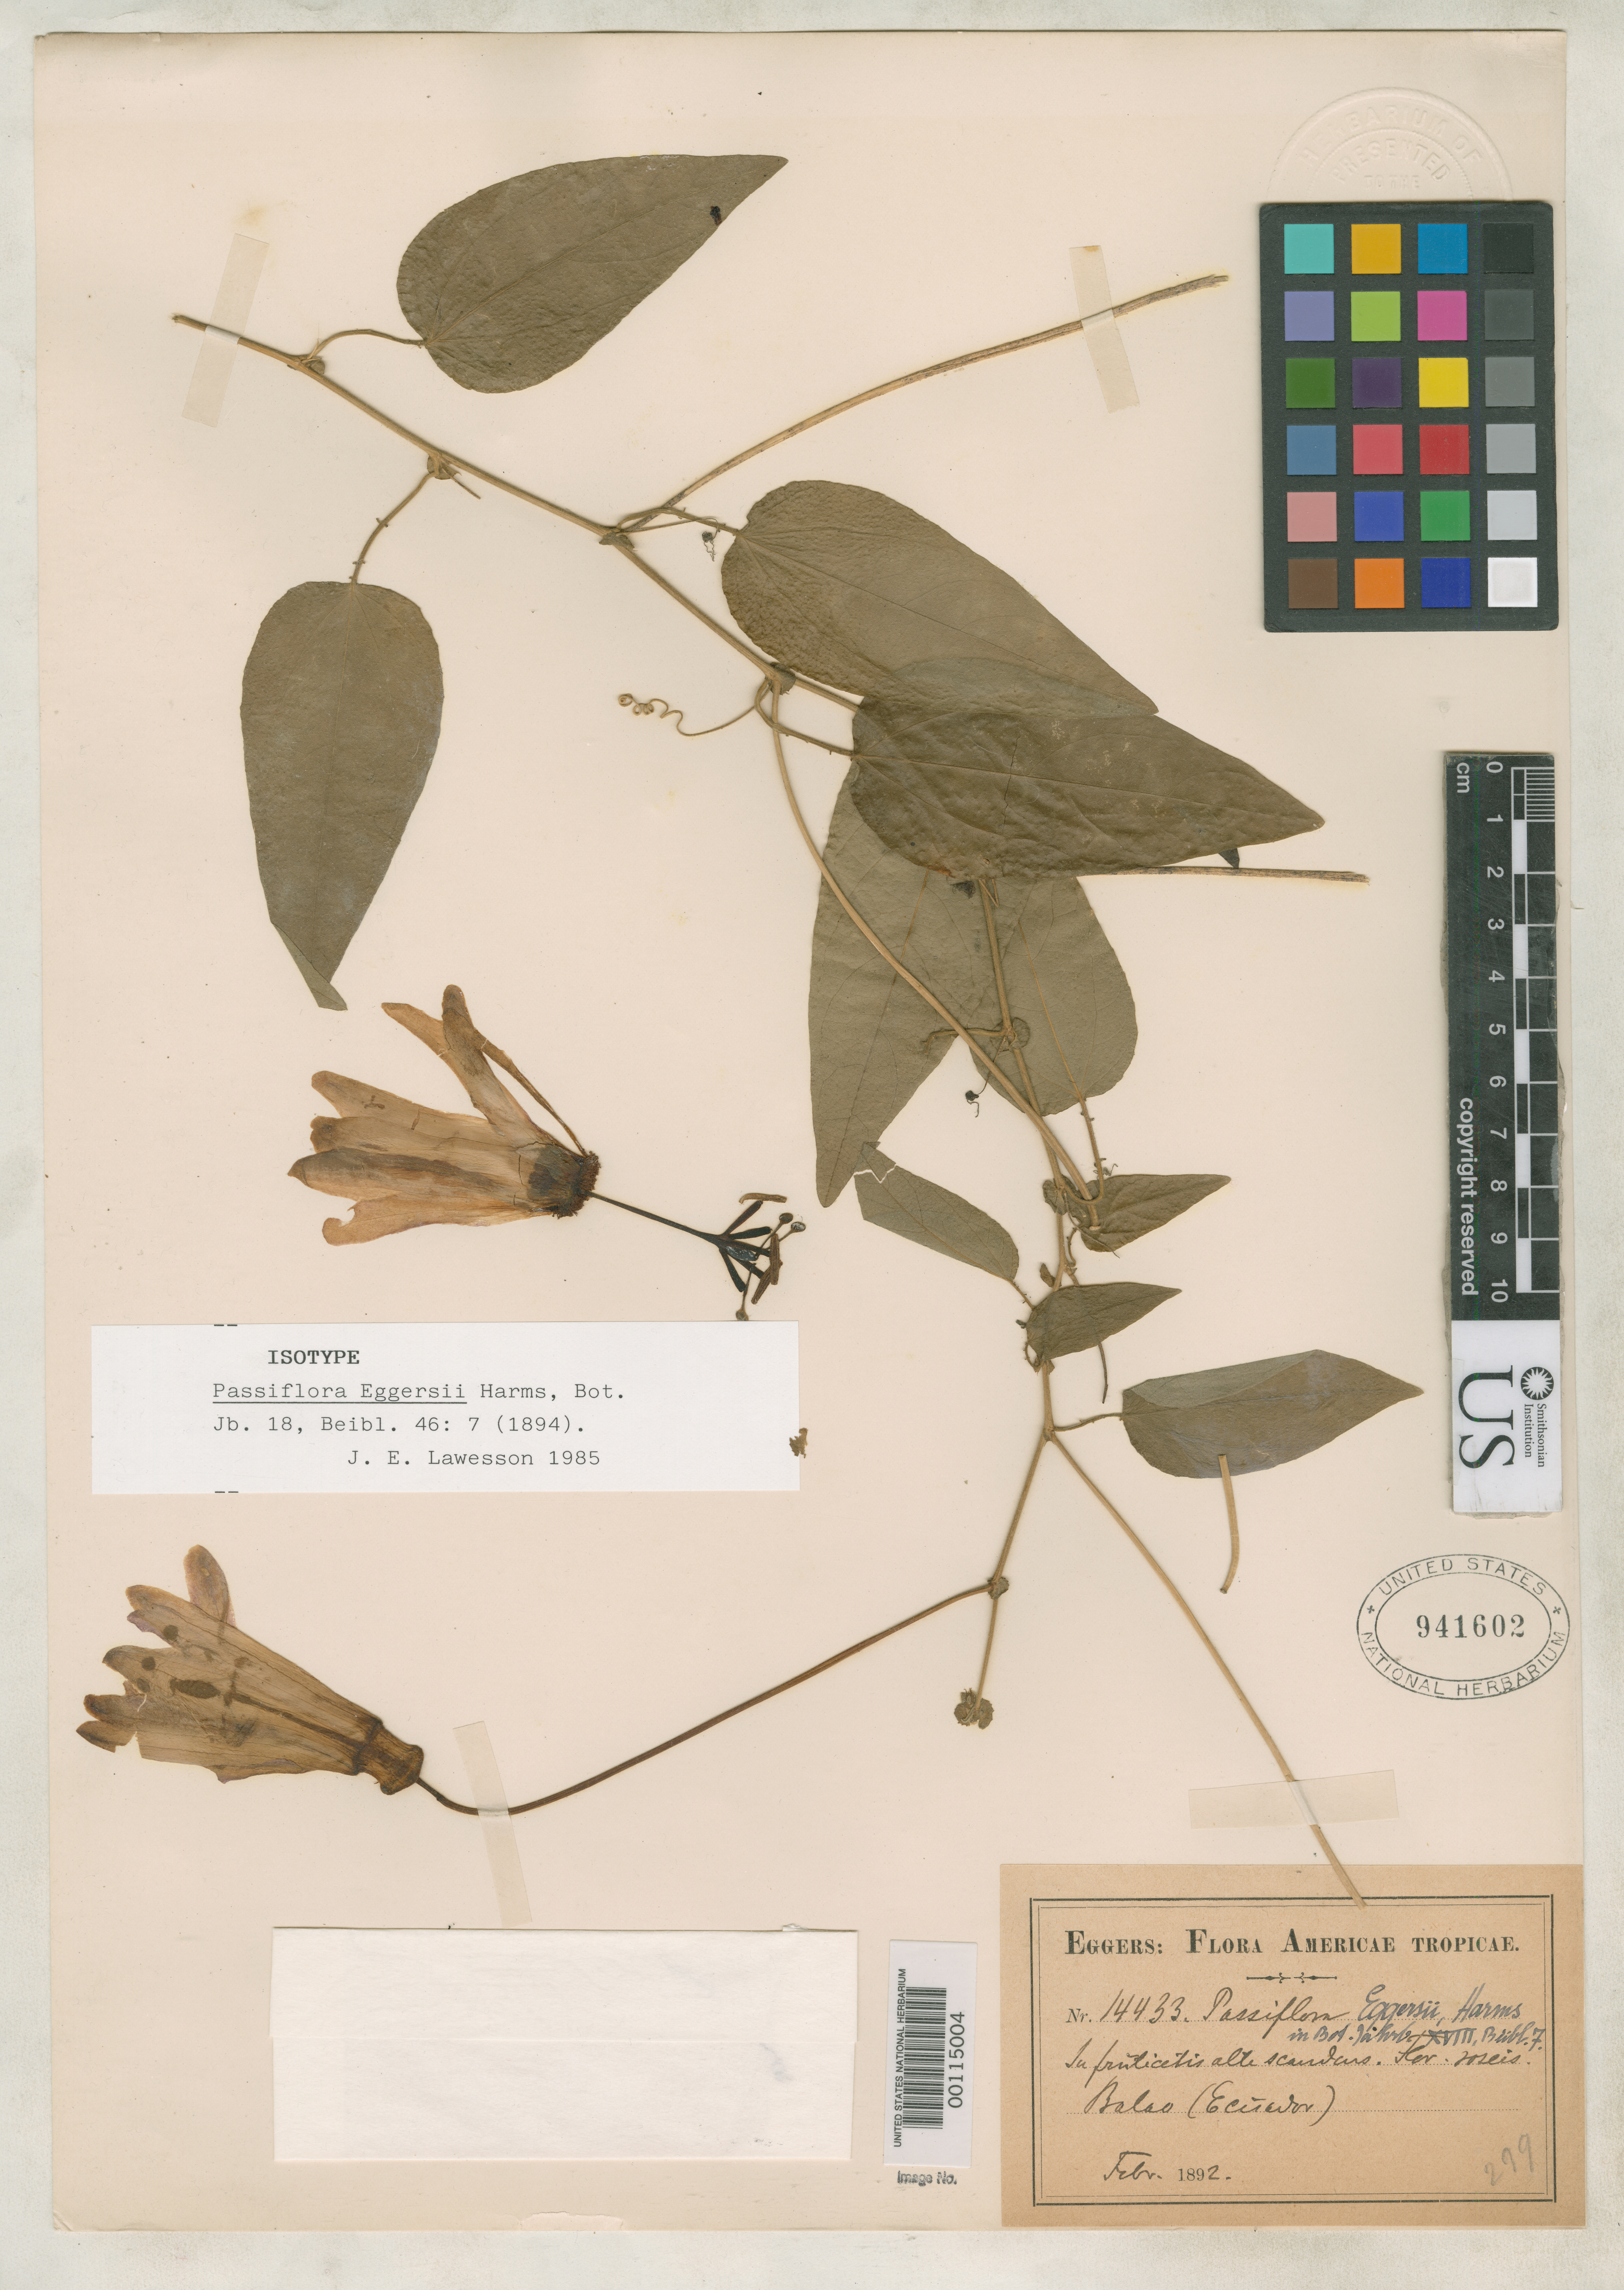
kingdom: Plantae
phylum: Tracheophyta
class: Magnoliopsida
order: Malpighiales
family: Passifloraceae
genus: Passiflora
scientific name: Passiflora eggersii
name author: Harms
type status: Isosyntype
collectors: H. F. A. von Eggers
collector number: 14433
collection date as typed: Feb 1892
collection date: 1892-02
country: Ecuador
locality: Bulao.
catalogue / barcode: US 941602